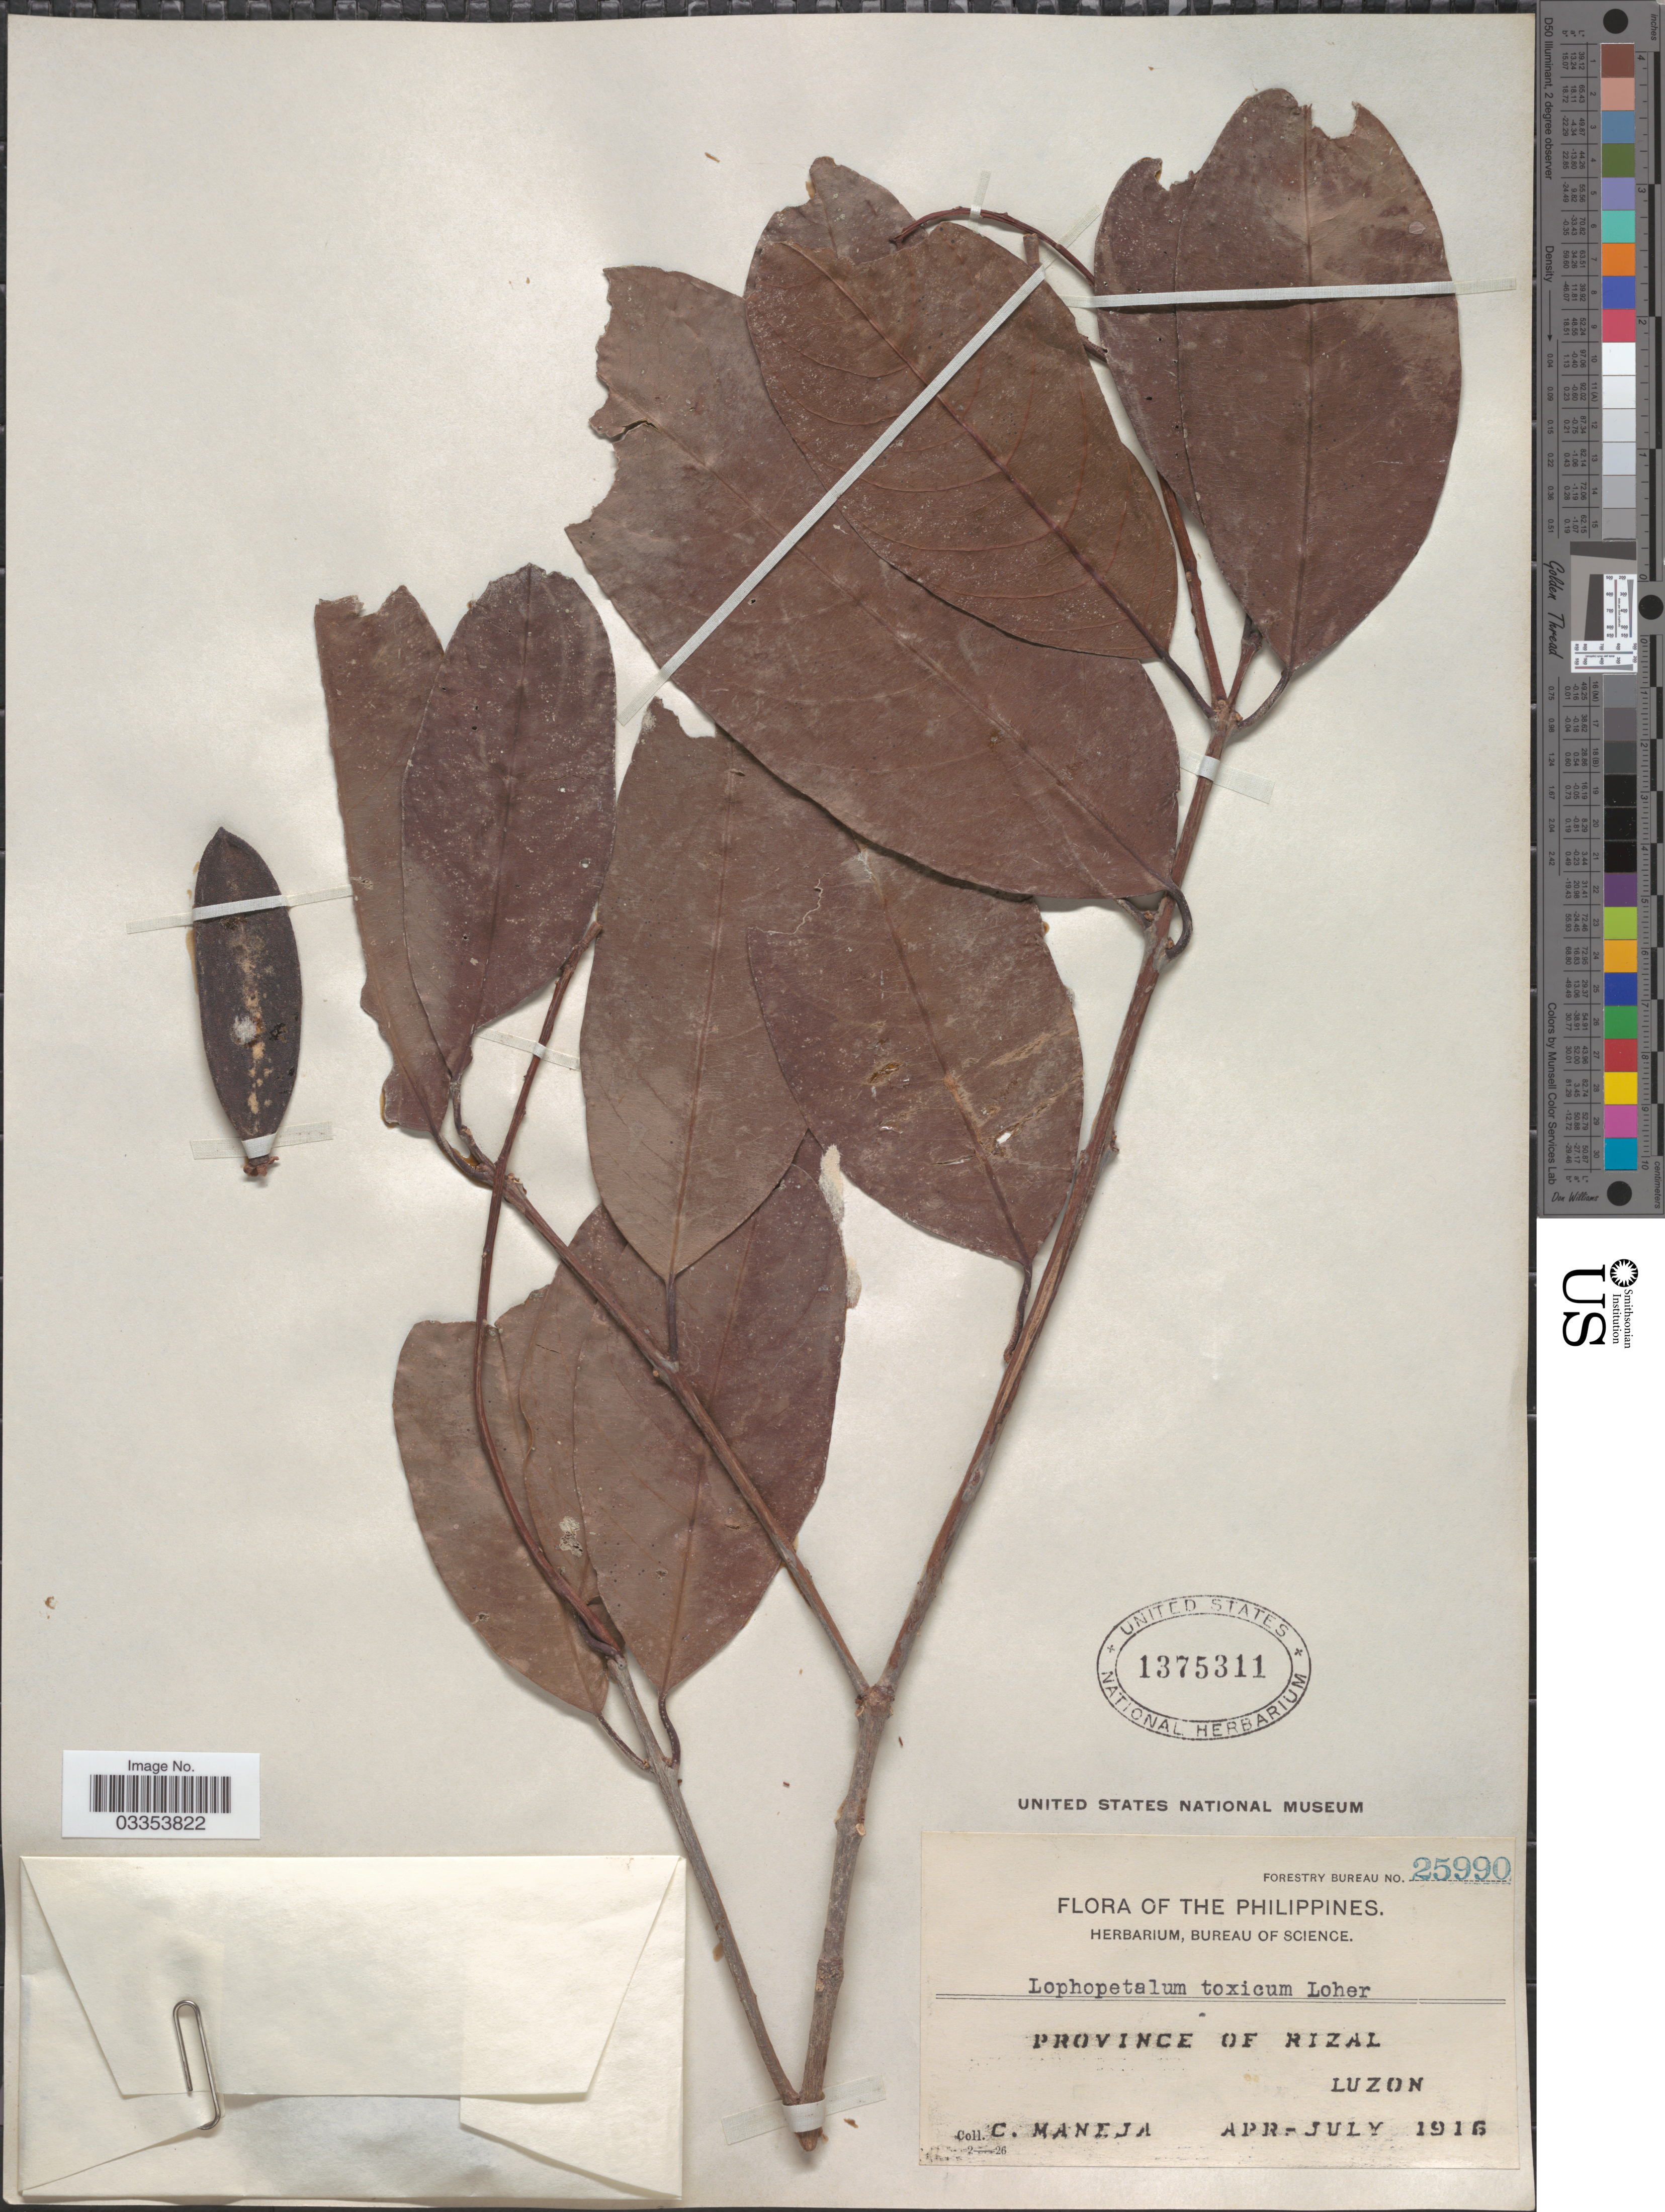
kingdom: Plantae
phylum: Tracheophyta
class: Magnoliopsida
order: Celastrales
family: Celastraceae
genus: Lophopetalum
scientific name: Lophopetalum javanicum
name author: (Zoll.) Turcz.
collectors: C. Maneja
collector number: Forestry Bureau 25990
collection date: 1916-04/1916-07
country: Philippines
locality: Province of Rizal, Luzon.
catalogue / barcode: US 1375311